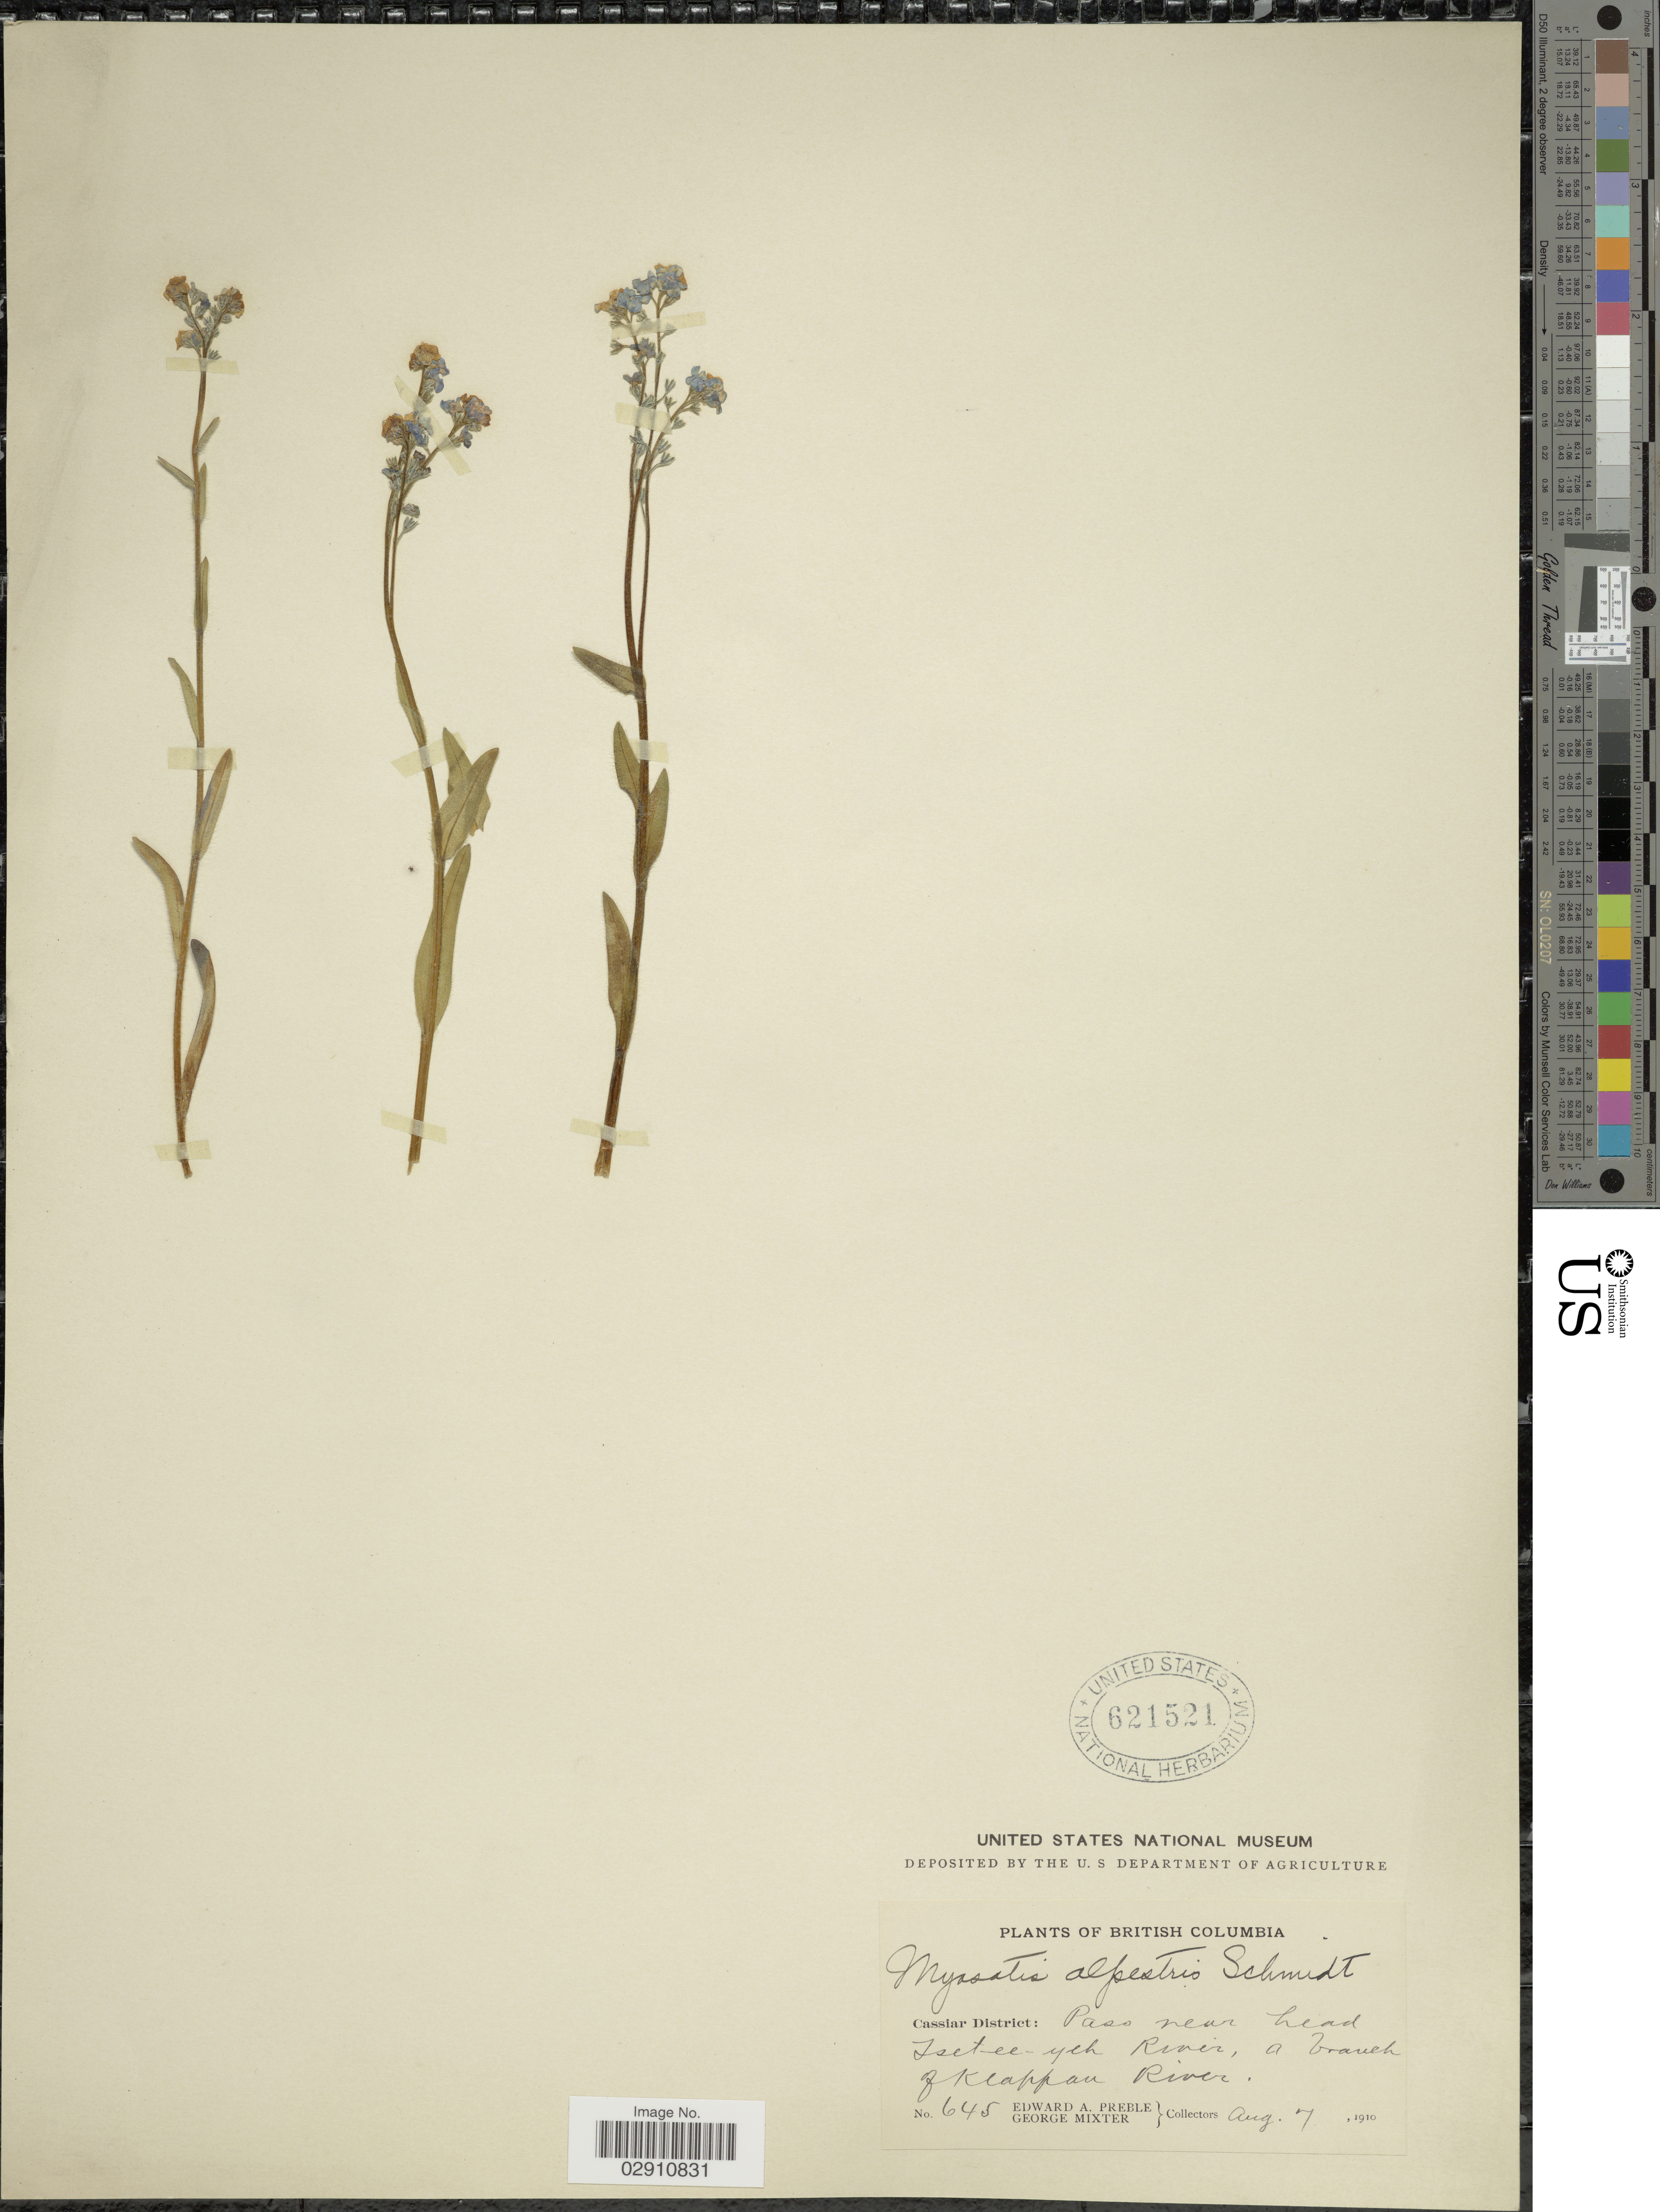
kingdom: Plantae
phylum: Tracheophyta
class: Magnoliopsida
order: Boraginales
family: Boraginaceae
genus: Myosotis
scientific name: Myosotis alpestris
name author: F.W. Schmidt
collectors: E. Preble & G. Mixter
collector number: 645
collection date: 1910-08-07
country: Canada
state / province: British Columbia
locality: Cassiar District: Pass near head Isetee-yeh River, a branch of Klappan River.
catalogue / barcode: US 621521